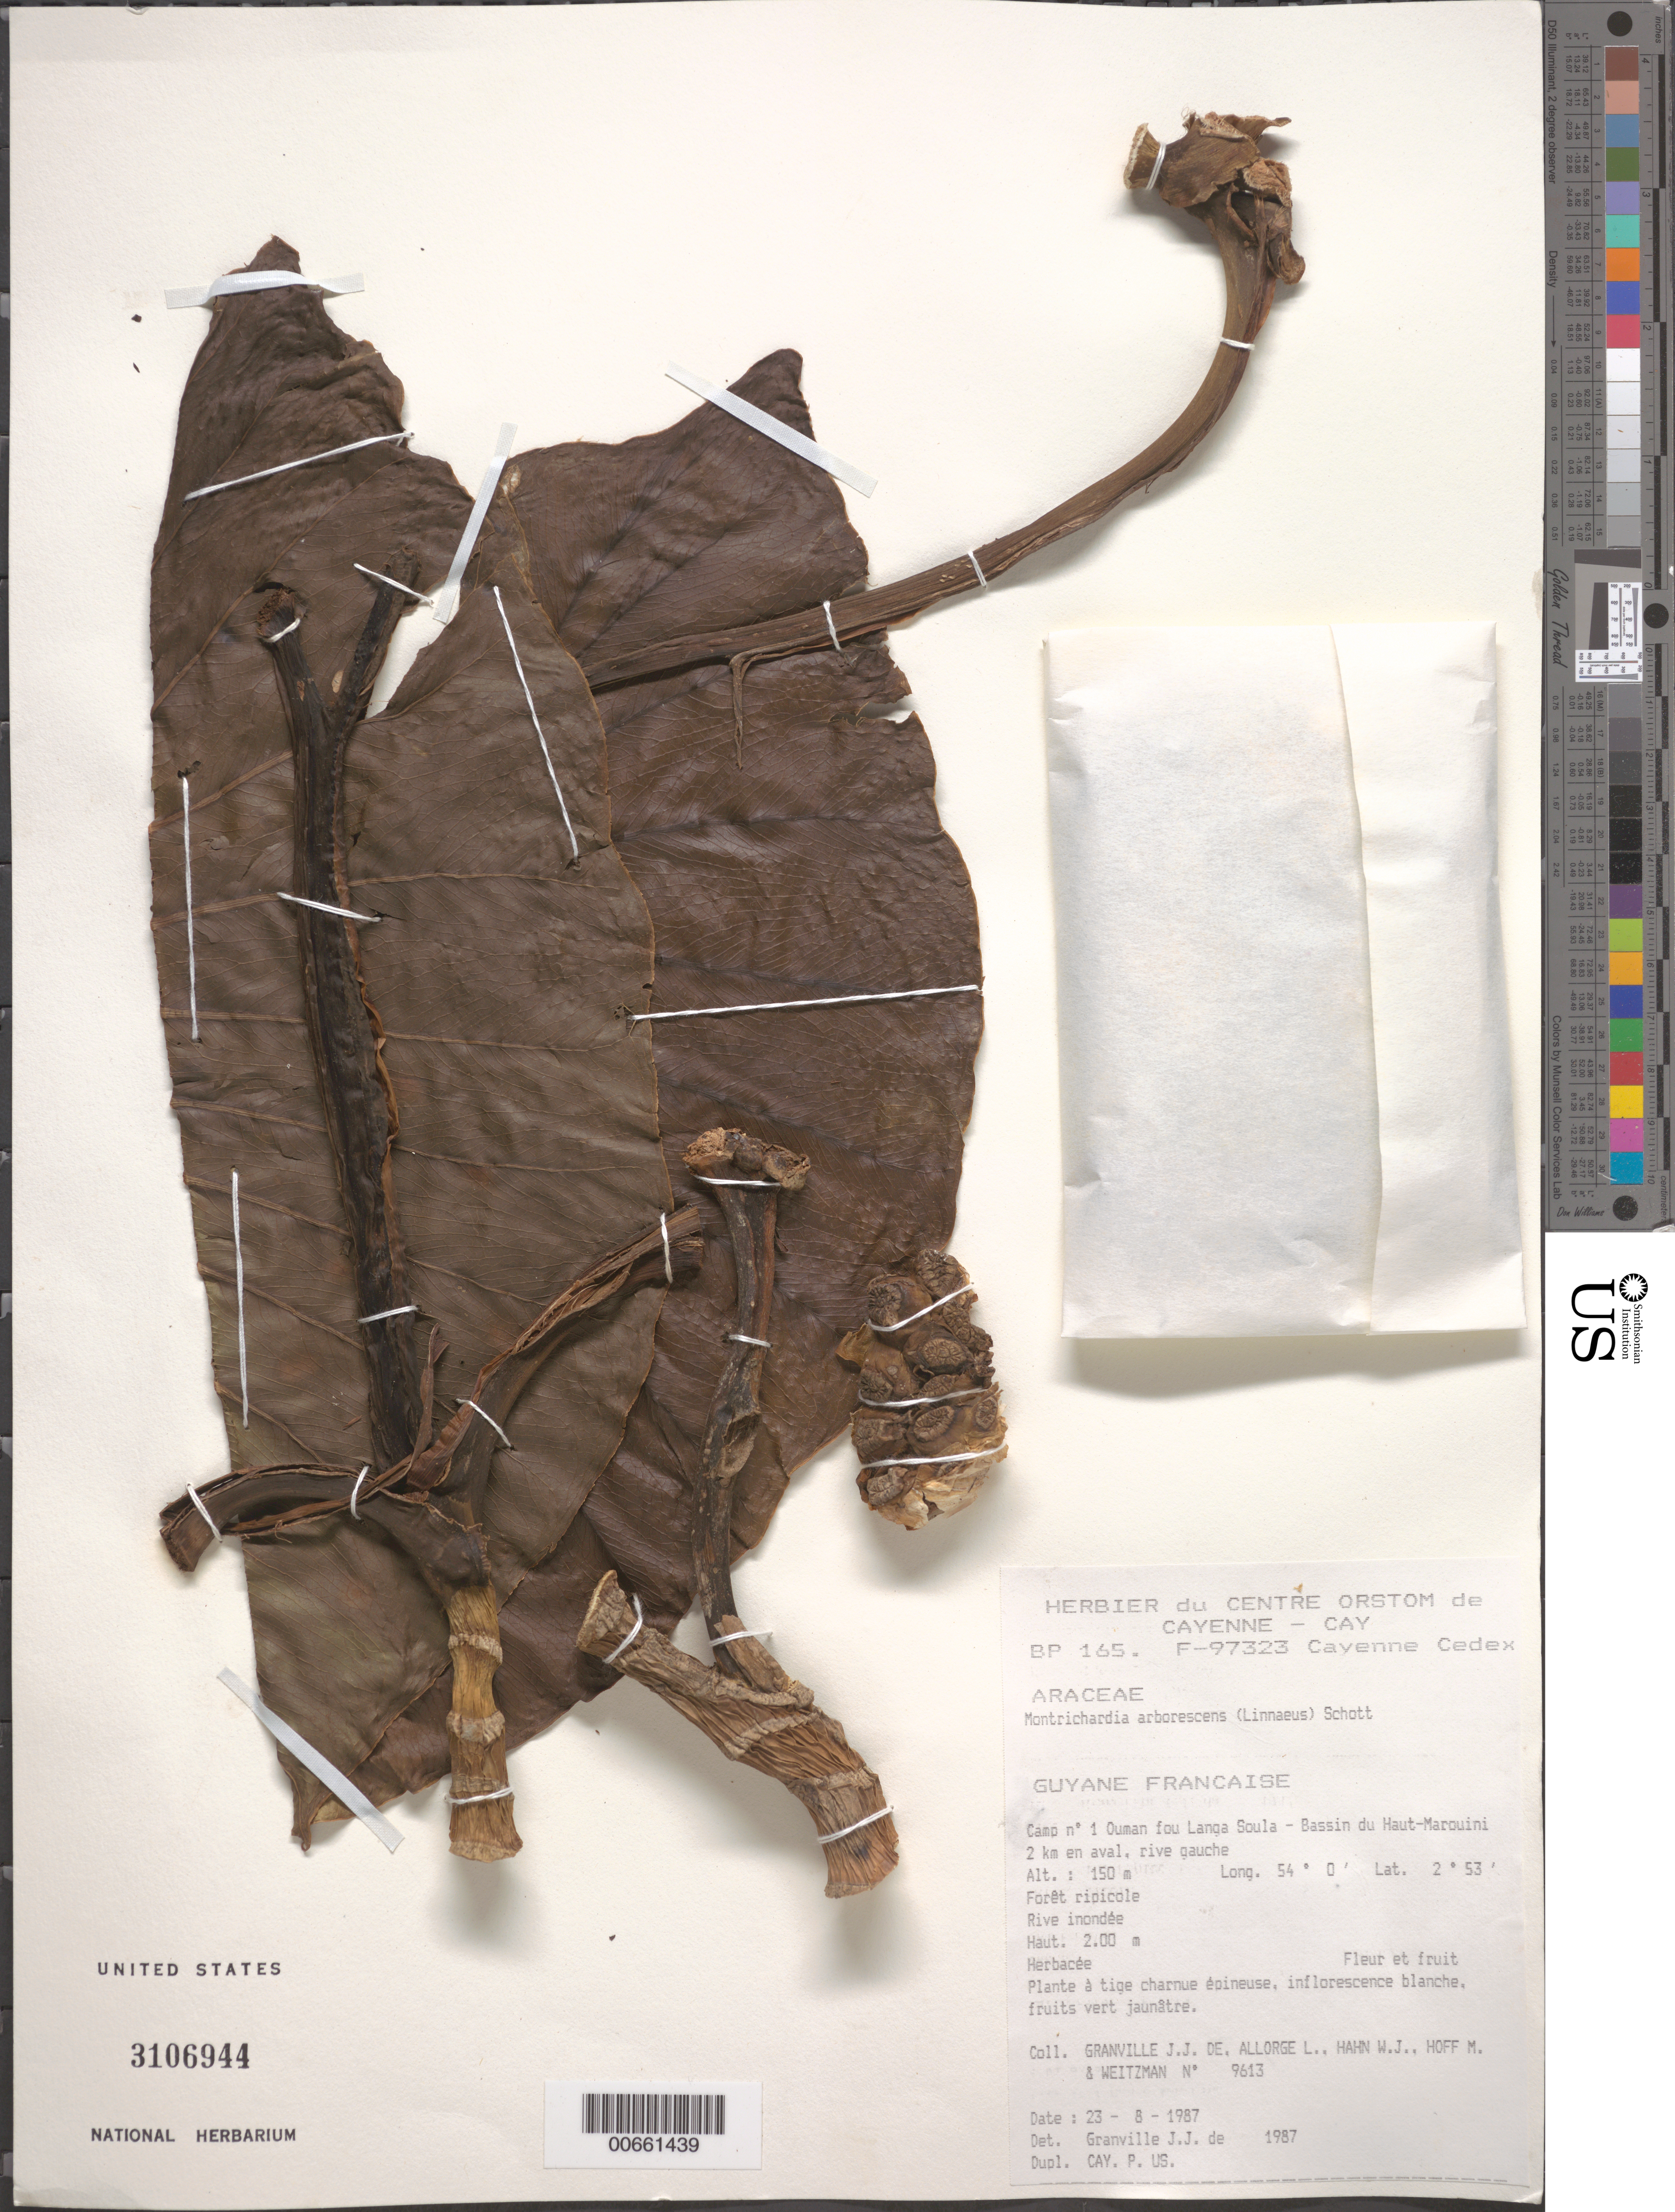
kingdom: Plantae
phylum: Tracheophyta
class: Liliopsida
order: Alismatales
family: Araceae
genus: Montrichardia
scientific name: Montrichardia arborescens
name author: (L.) Schott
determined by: Granville, J. J. de, (CAY), Institut de Recherche pour le Developpement (IRD) (FRENCH GUIANA)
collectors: J.-J. de Granville, L. Allorge, W. J. Hahn, M. Hoff & A. L. Weitzman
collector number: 9613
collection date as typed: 23-Aug-87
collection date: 1987-08-23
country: French Guiana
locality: Ouman fou Langa Soula, Camp #1, Bassin du Haut-Marouini, 2 km en aval, rive gauche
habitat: Ripicole forest, inundated bank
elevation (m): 150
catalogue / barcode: US 3106944